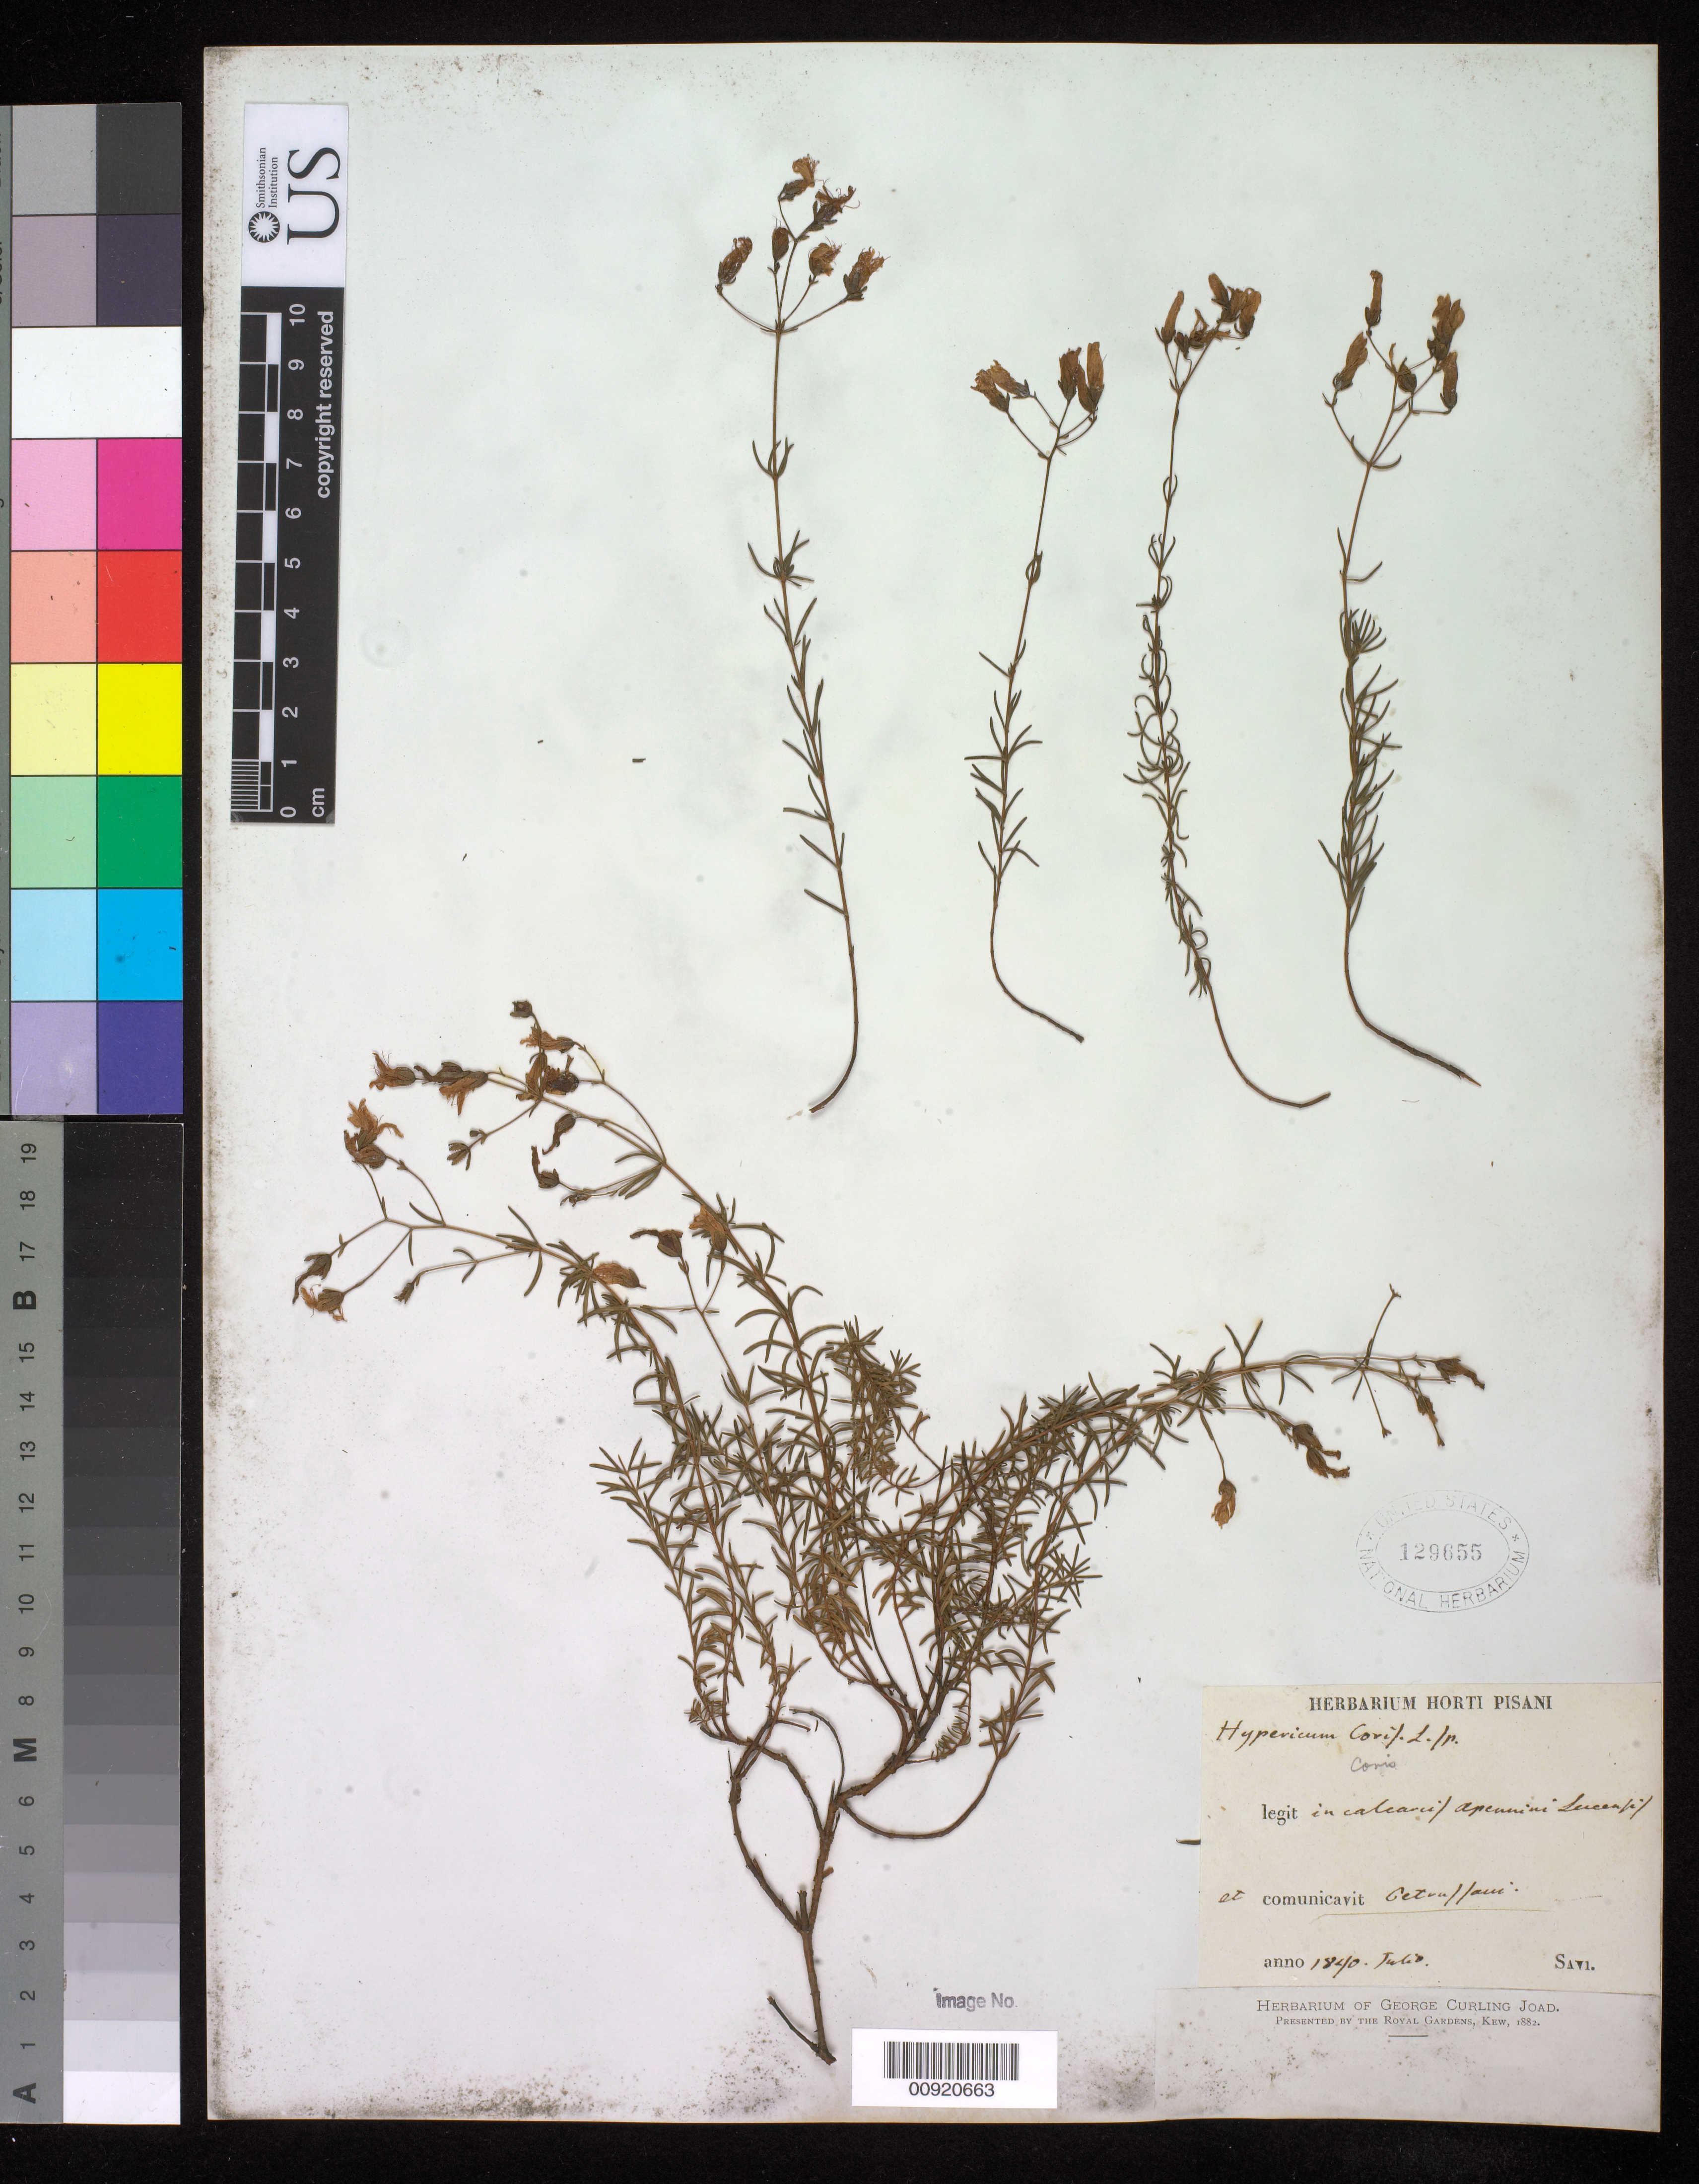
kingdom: Plantae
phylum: Tracheophyta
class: Magnoliopsida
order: Malpighiales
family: Hypericaceae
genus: Hypericum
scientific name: Hypericum coris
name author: L.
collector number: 1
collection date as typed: Jul 1840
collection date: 1840-07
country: Slovenia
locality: Sali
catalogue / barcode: US 129655